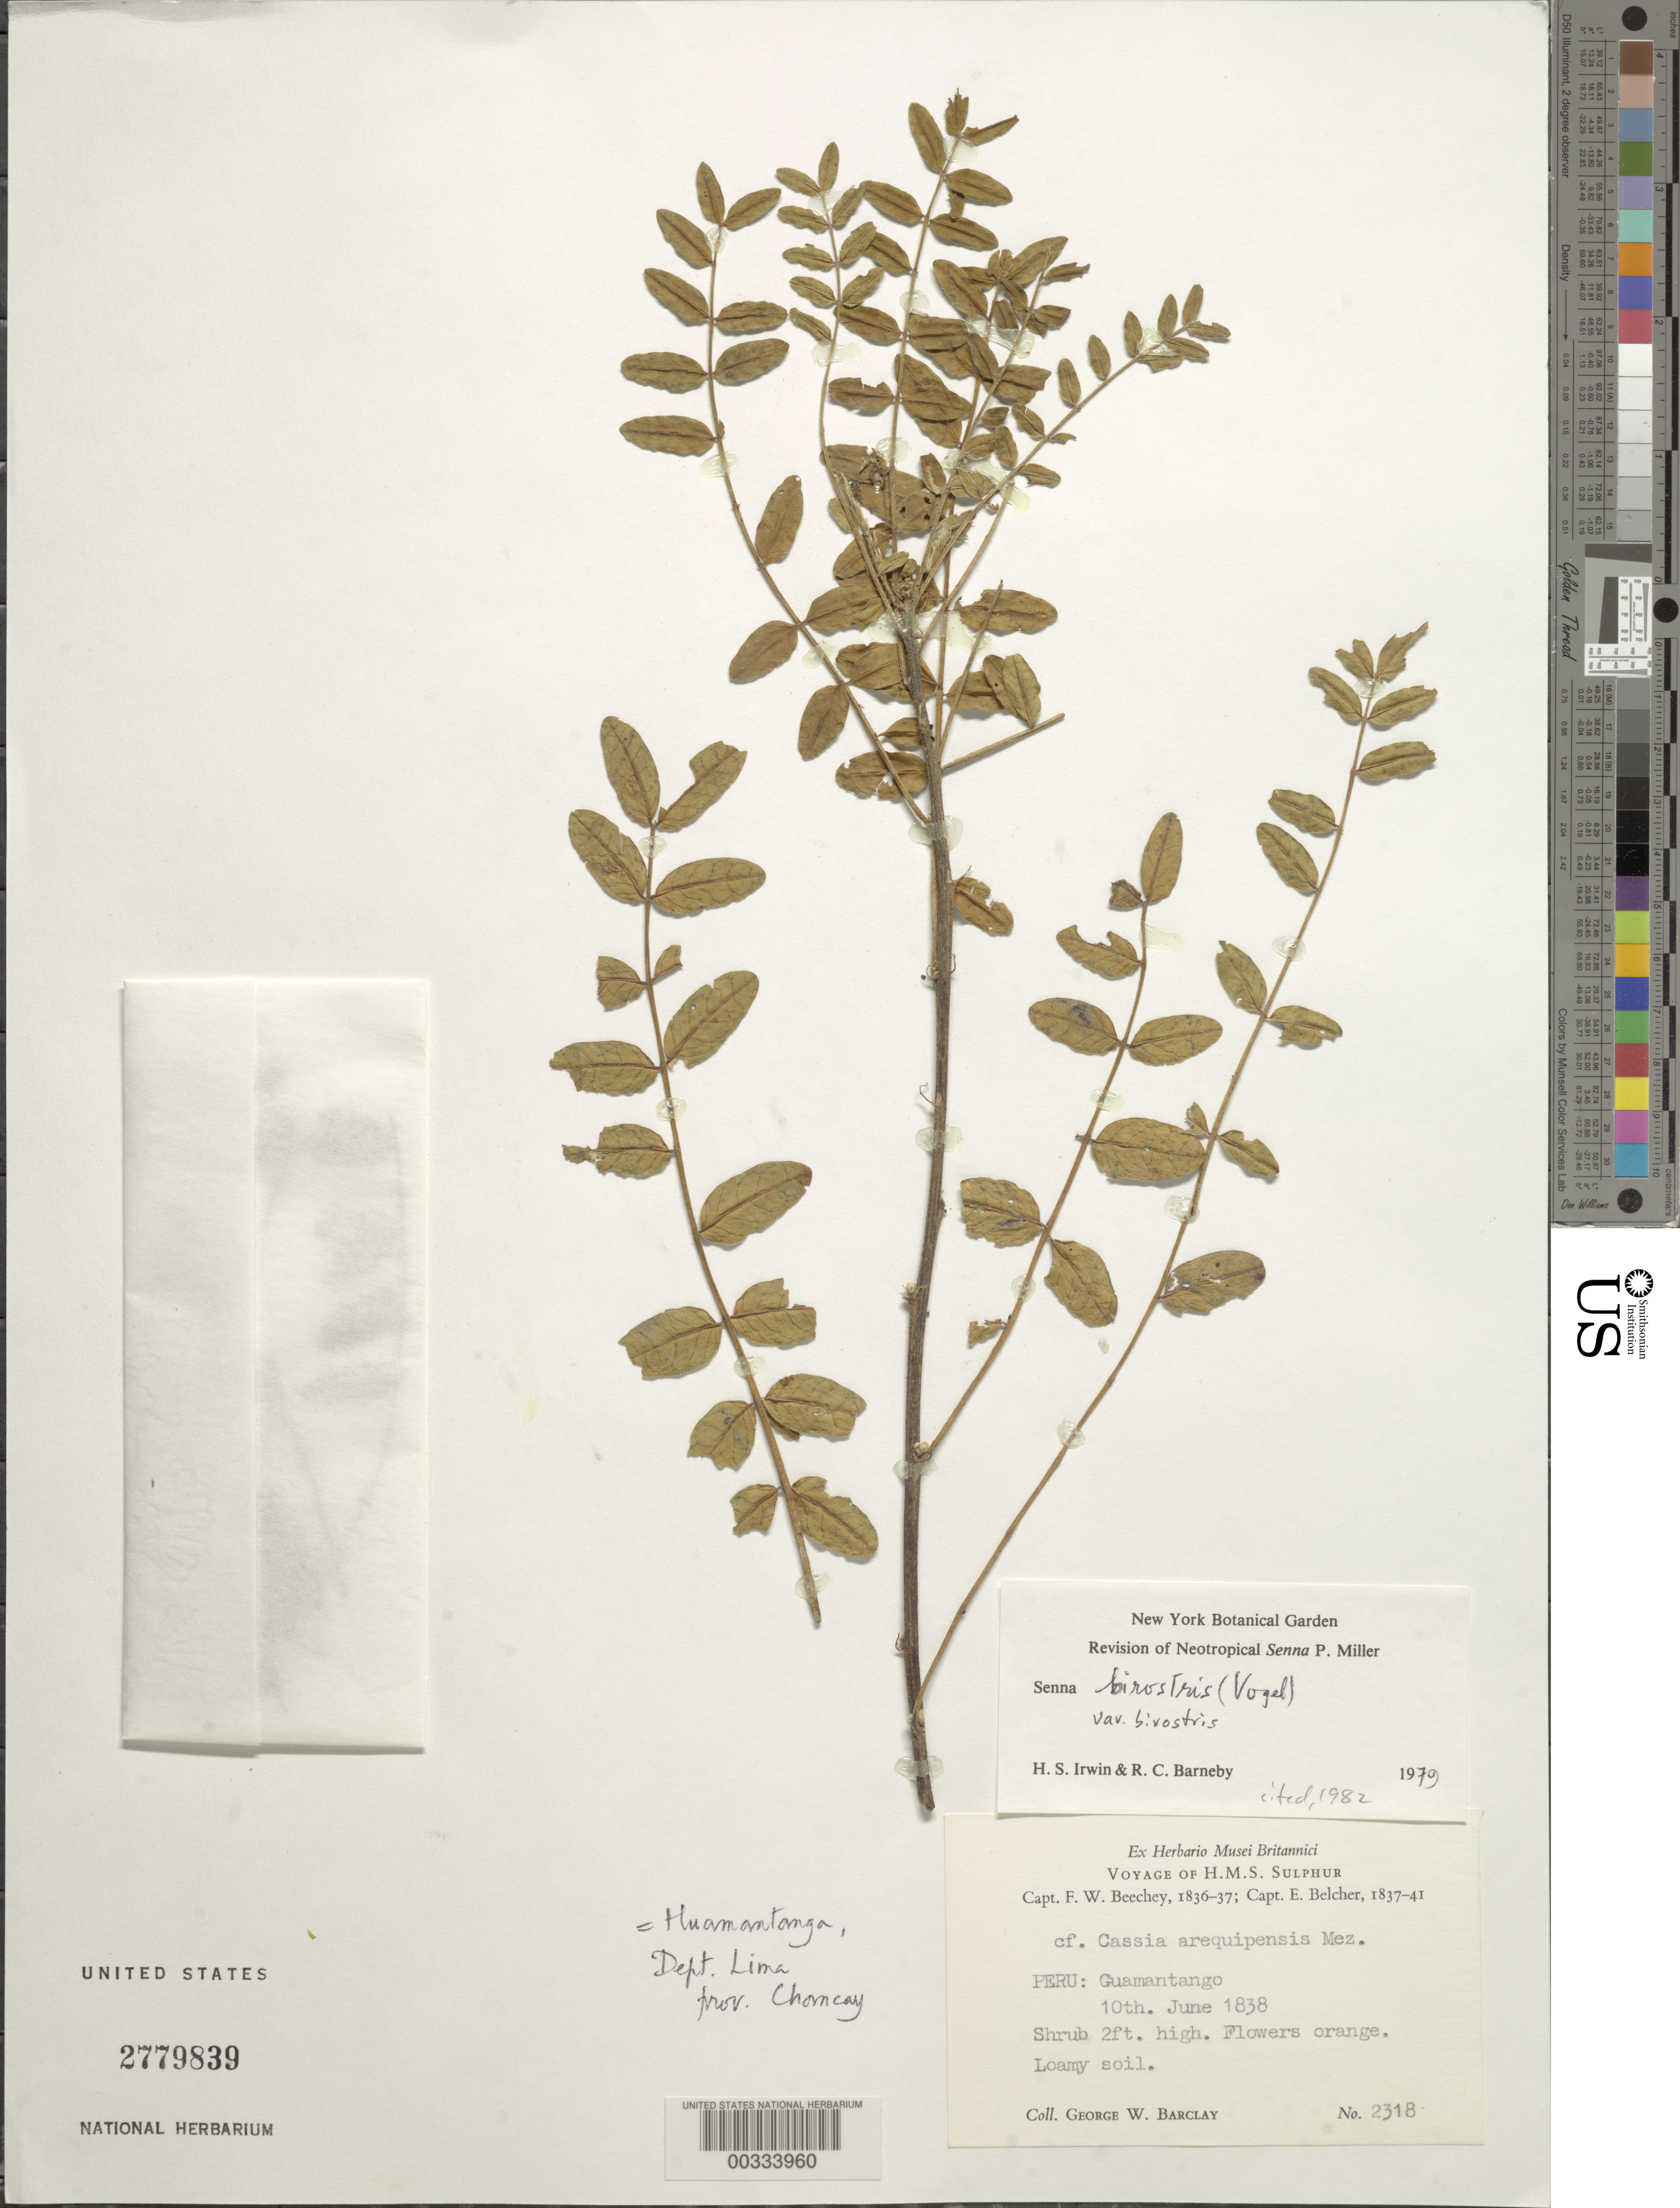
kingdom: Plantae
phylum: Tracheophyta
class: Magnoliopsida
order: Fabales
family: Fabaceae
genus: Senna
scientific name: Senna birostris var. birostris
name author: (Dombey ex Vogel) H.S. Irwin & Barneby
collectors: G. W. Barclay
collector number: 2318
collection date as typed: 10 Jun 1838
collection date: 1838-06-10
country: Peru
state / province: Lima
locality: Chomcay Dist. [?], Guamantango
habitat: Loamy soil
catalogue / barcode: US 2779839